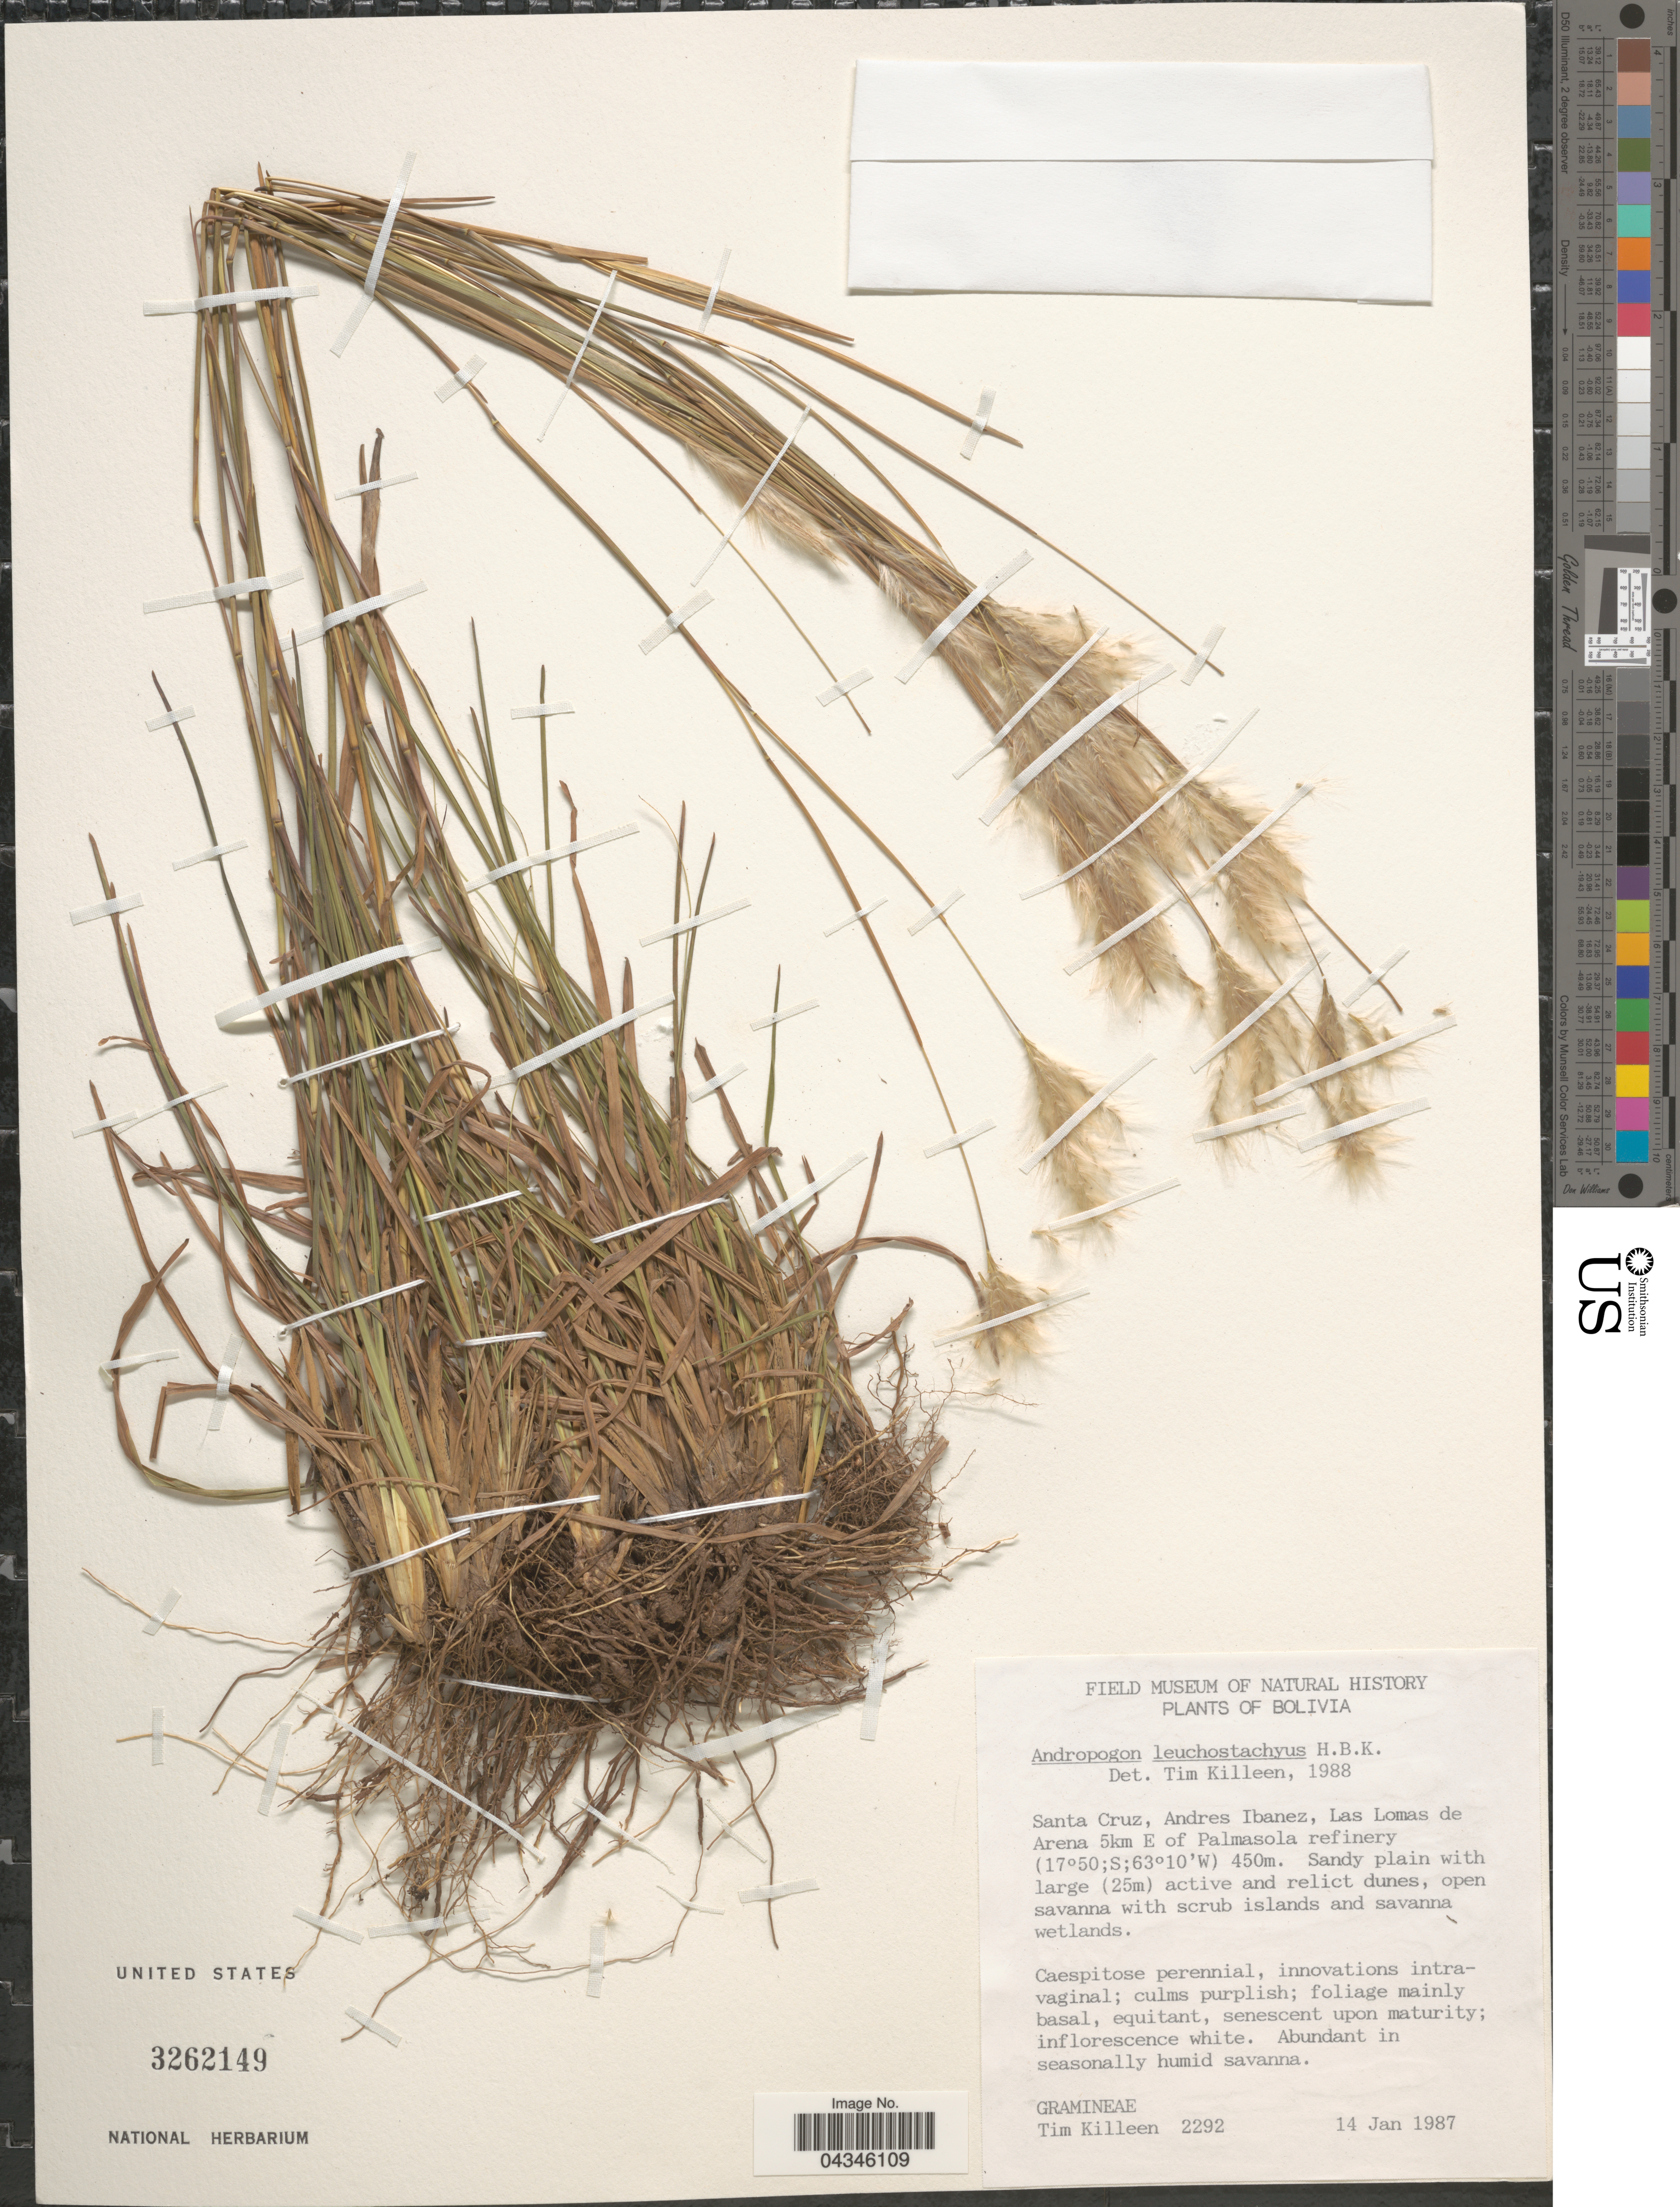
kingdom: Plantae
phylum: Tracheophyta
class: Liliopsida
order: Poales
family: Poaceae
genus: Andropogon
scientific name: Andropogon leucostachyus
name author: Kunth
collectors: T. J. Killeen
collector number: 2292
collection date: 1987-01-14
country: Bolivia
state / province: Santa Cruz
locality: Andres Ibanez, Las Lomas de Arena 5km E of Palmasola refinery.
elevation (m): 450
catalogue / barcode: US 3262149